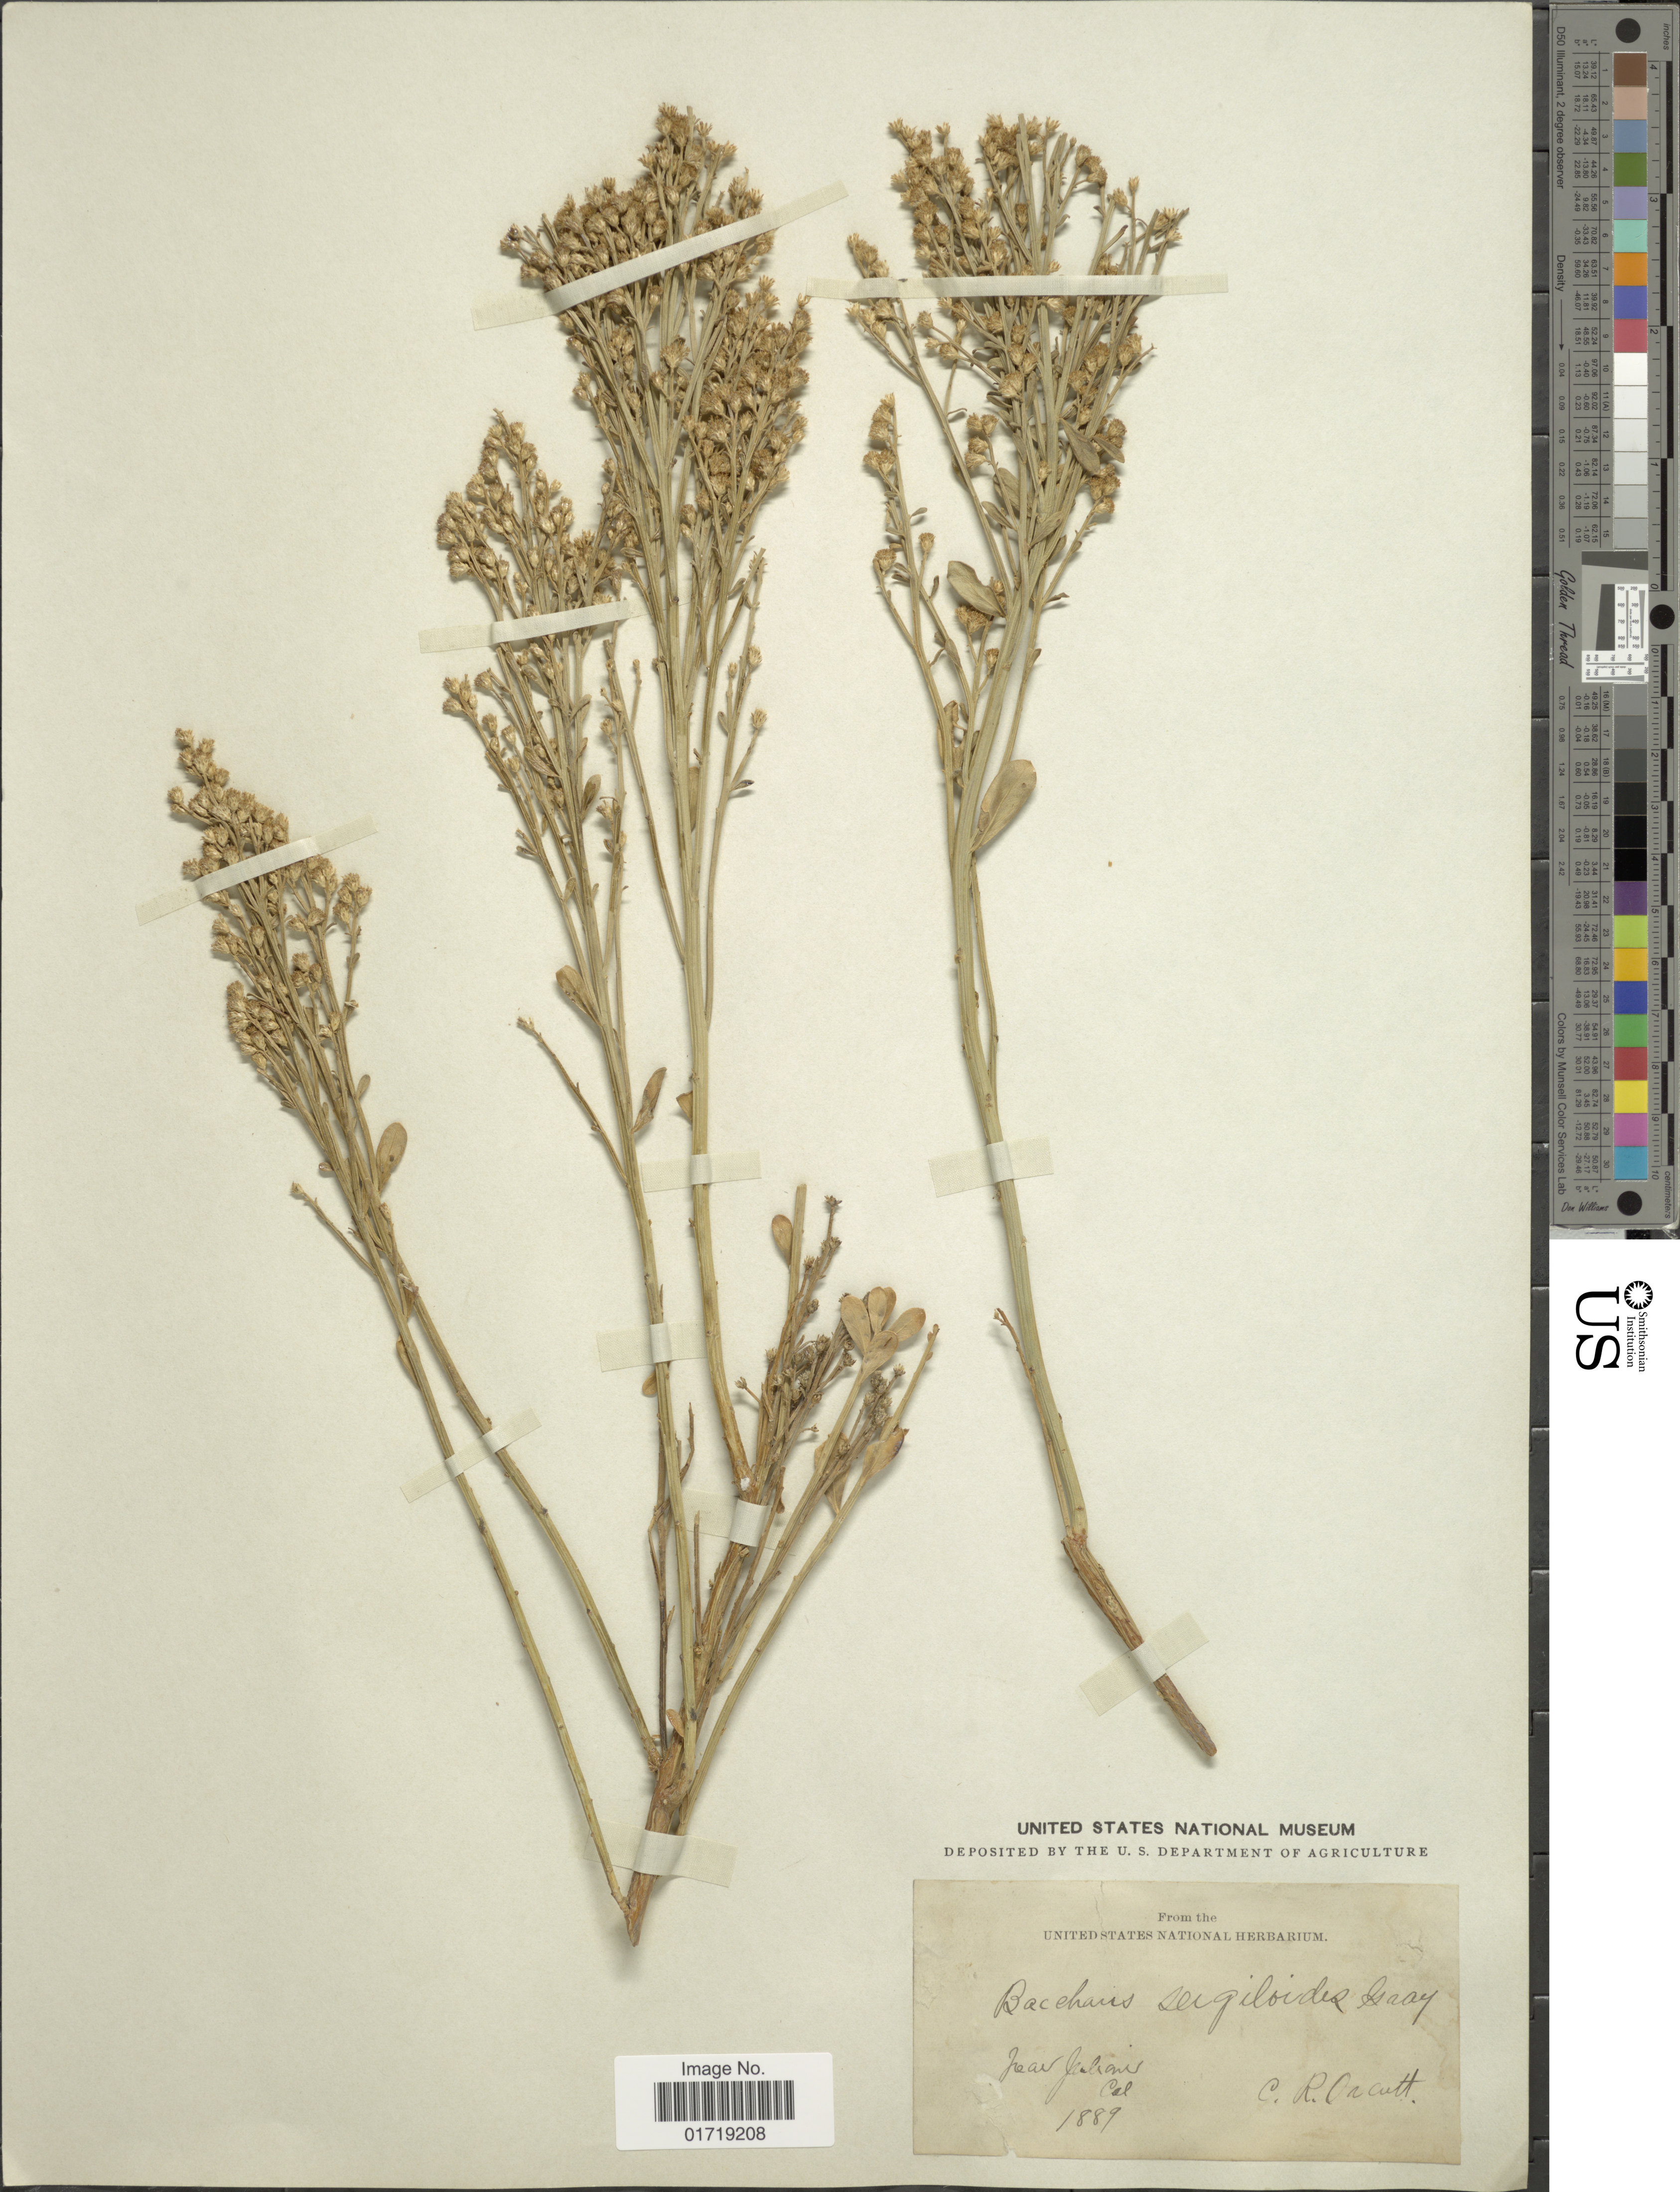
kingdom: Plantae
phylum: Tracheophyta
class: Magnoliopsida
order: Asterales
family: Asteraceae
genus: Baccharis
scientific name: Baccharis sergiloides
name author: A. Gray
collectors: C. R. Orcutt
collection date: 1889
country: United States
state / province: California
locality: Near Julian